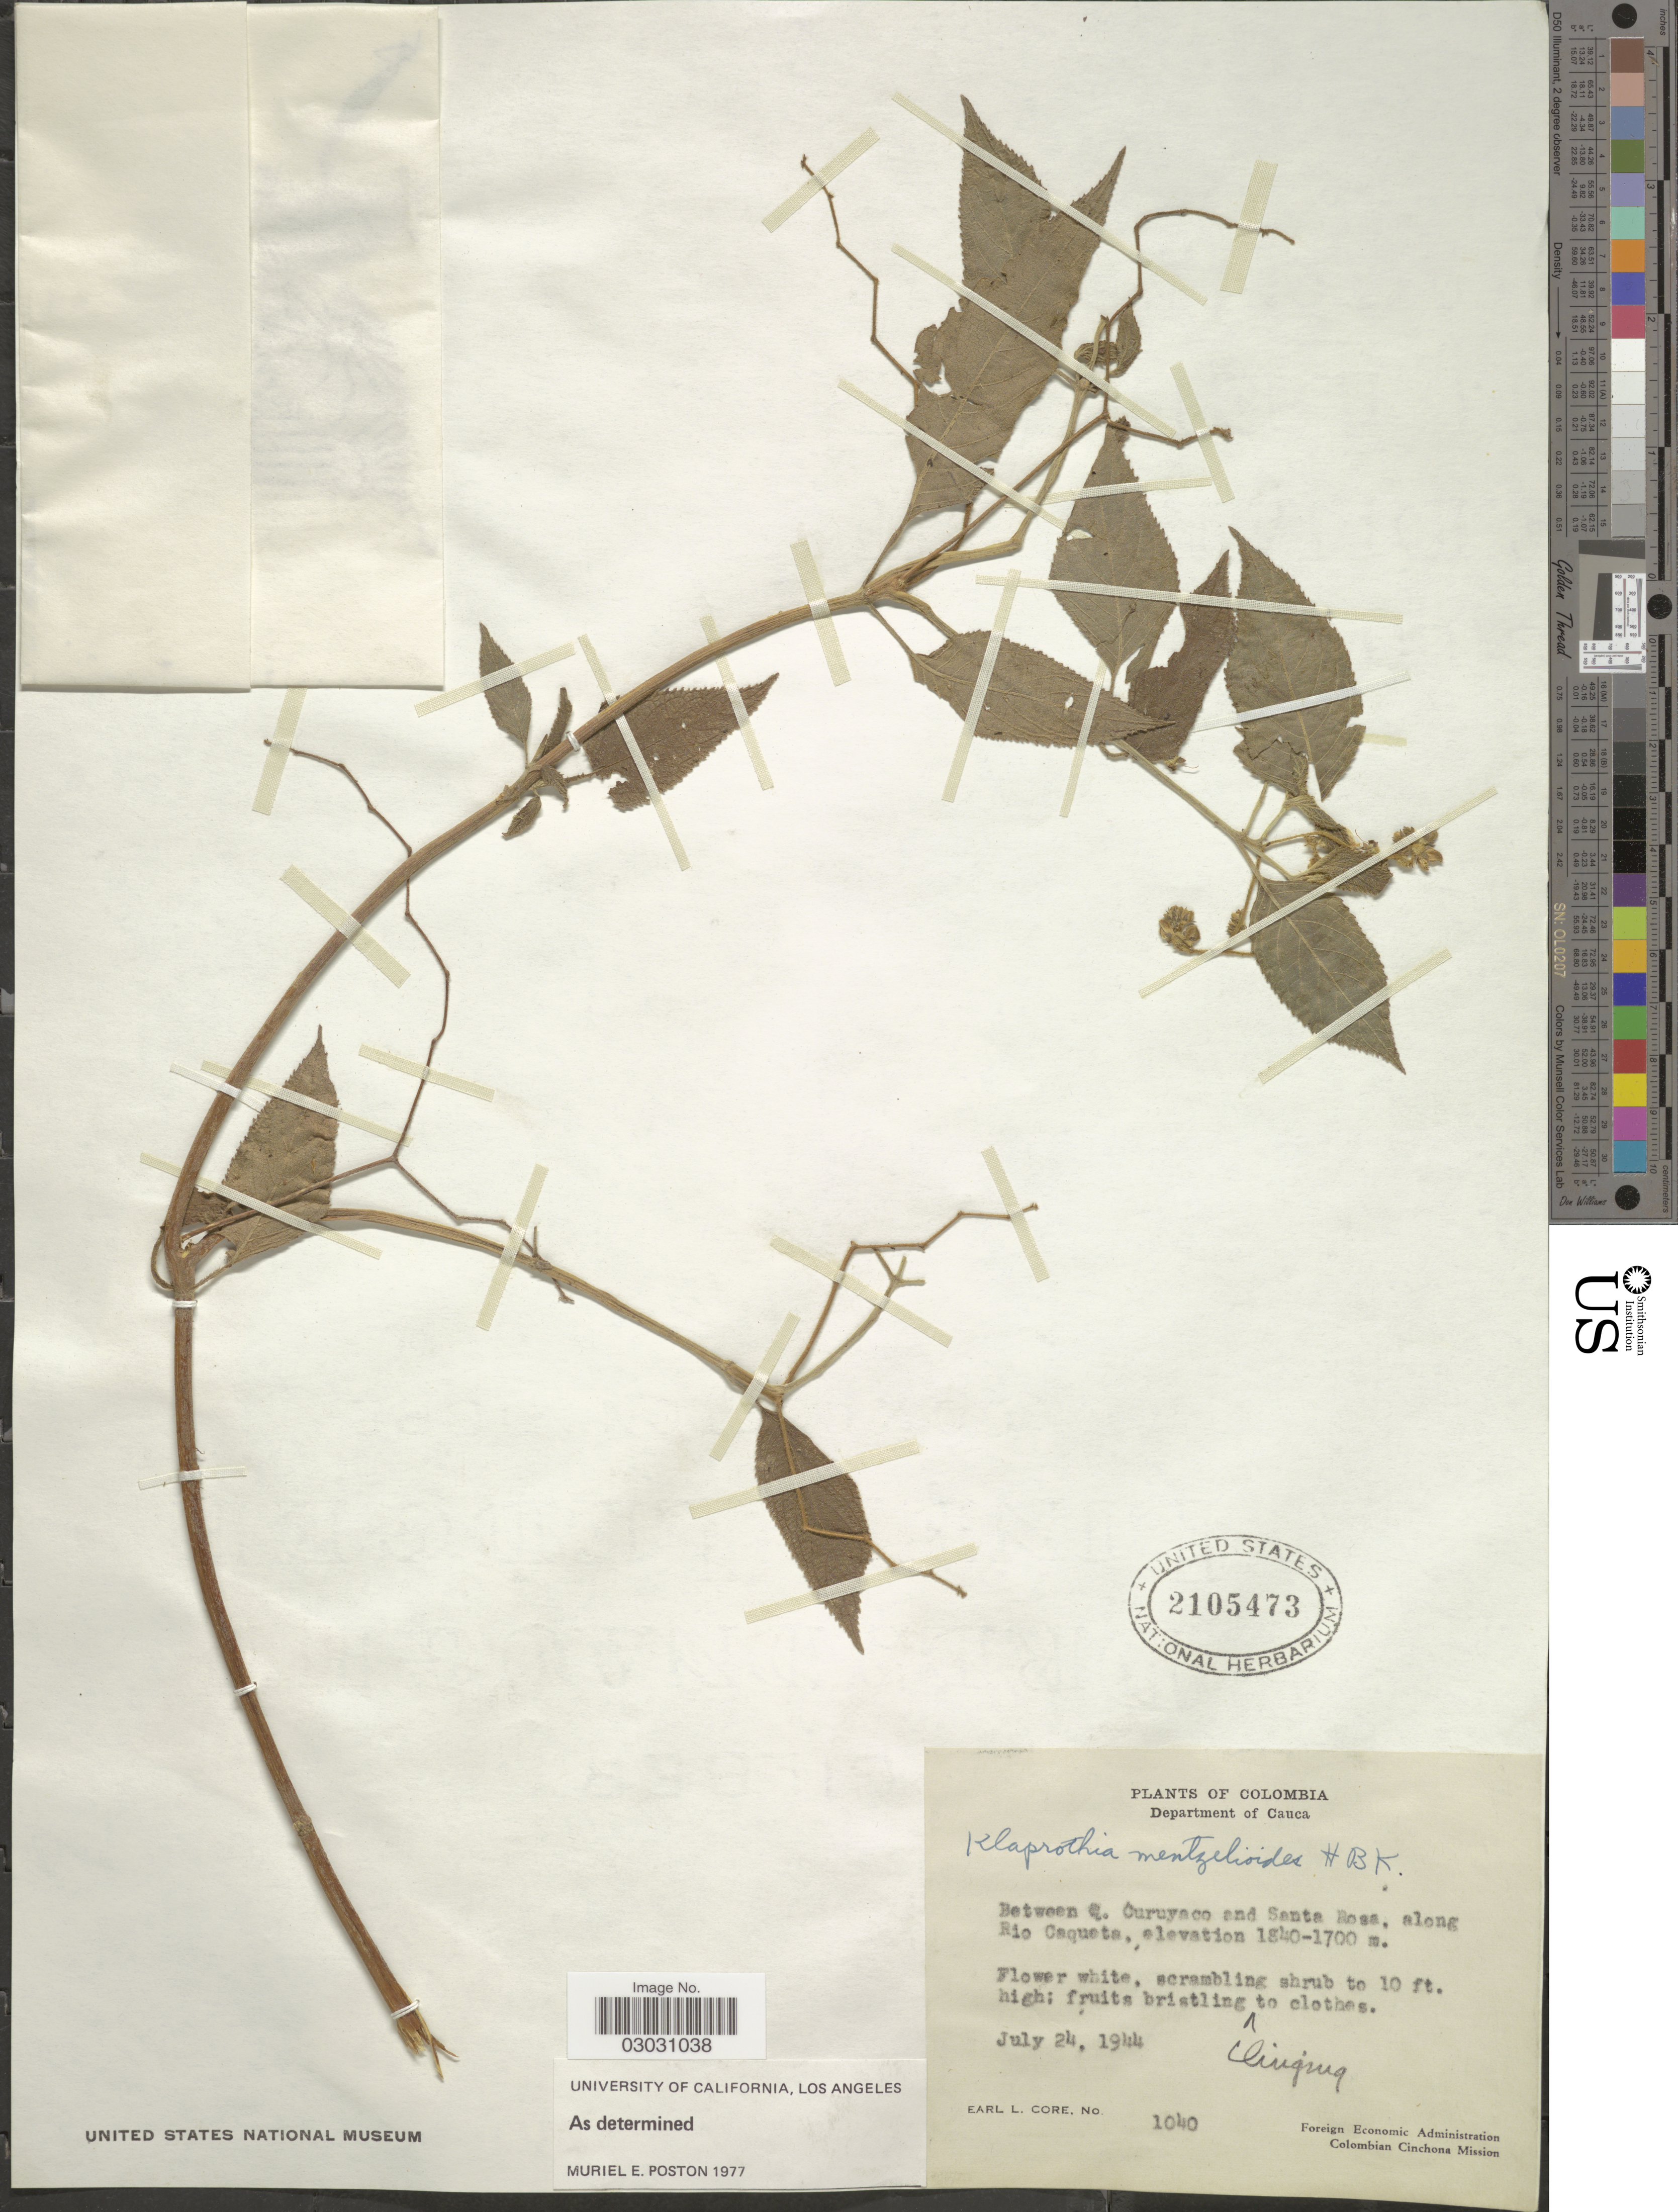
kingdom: Plantae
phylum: Tracheophyta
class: Magnoliopsida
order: Cornales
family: Loasaceae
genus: Klaprothia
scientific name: Klaprothia mentzelioides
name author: Kunth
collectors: E. L. Core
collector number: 1040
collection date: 1944-07-24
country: Colombia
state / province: Cauca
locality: Department of Cauca, Between Q. Curuyaco and Santa Rosa, along Rio Caqueta.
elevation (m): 1700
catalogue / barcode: US 2105473